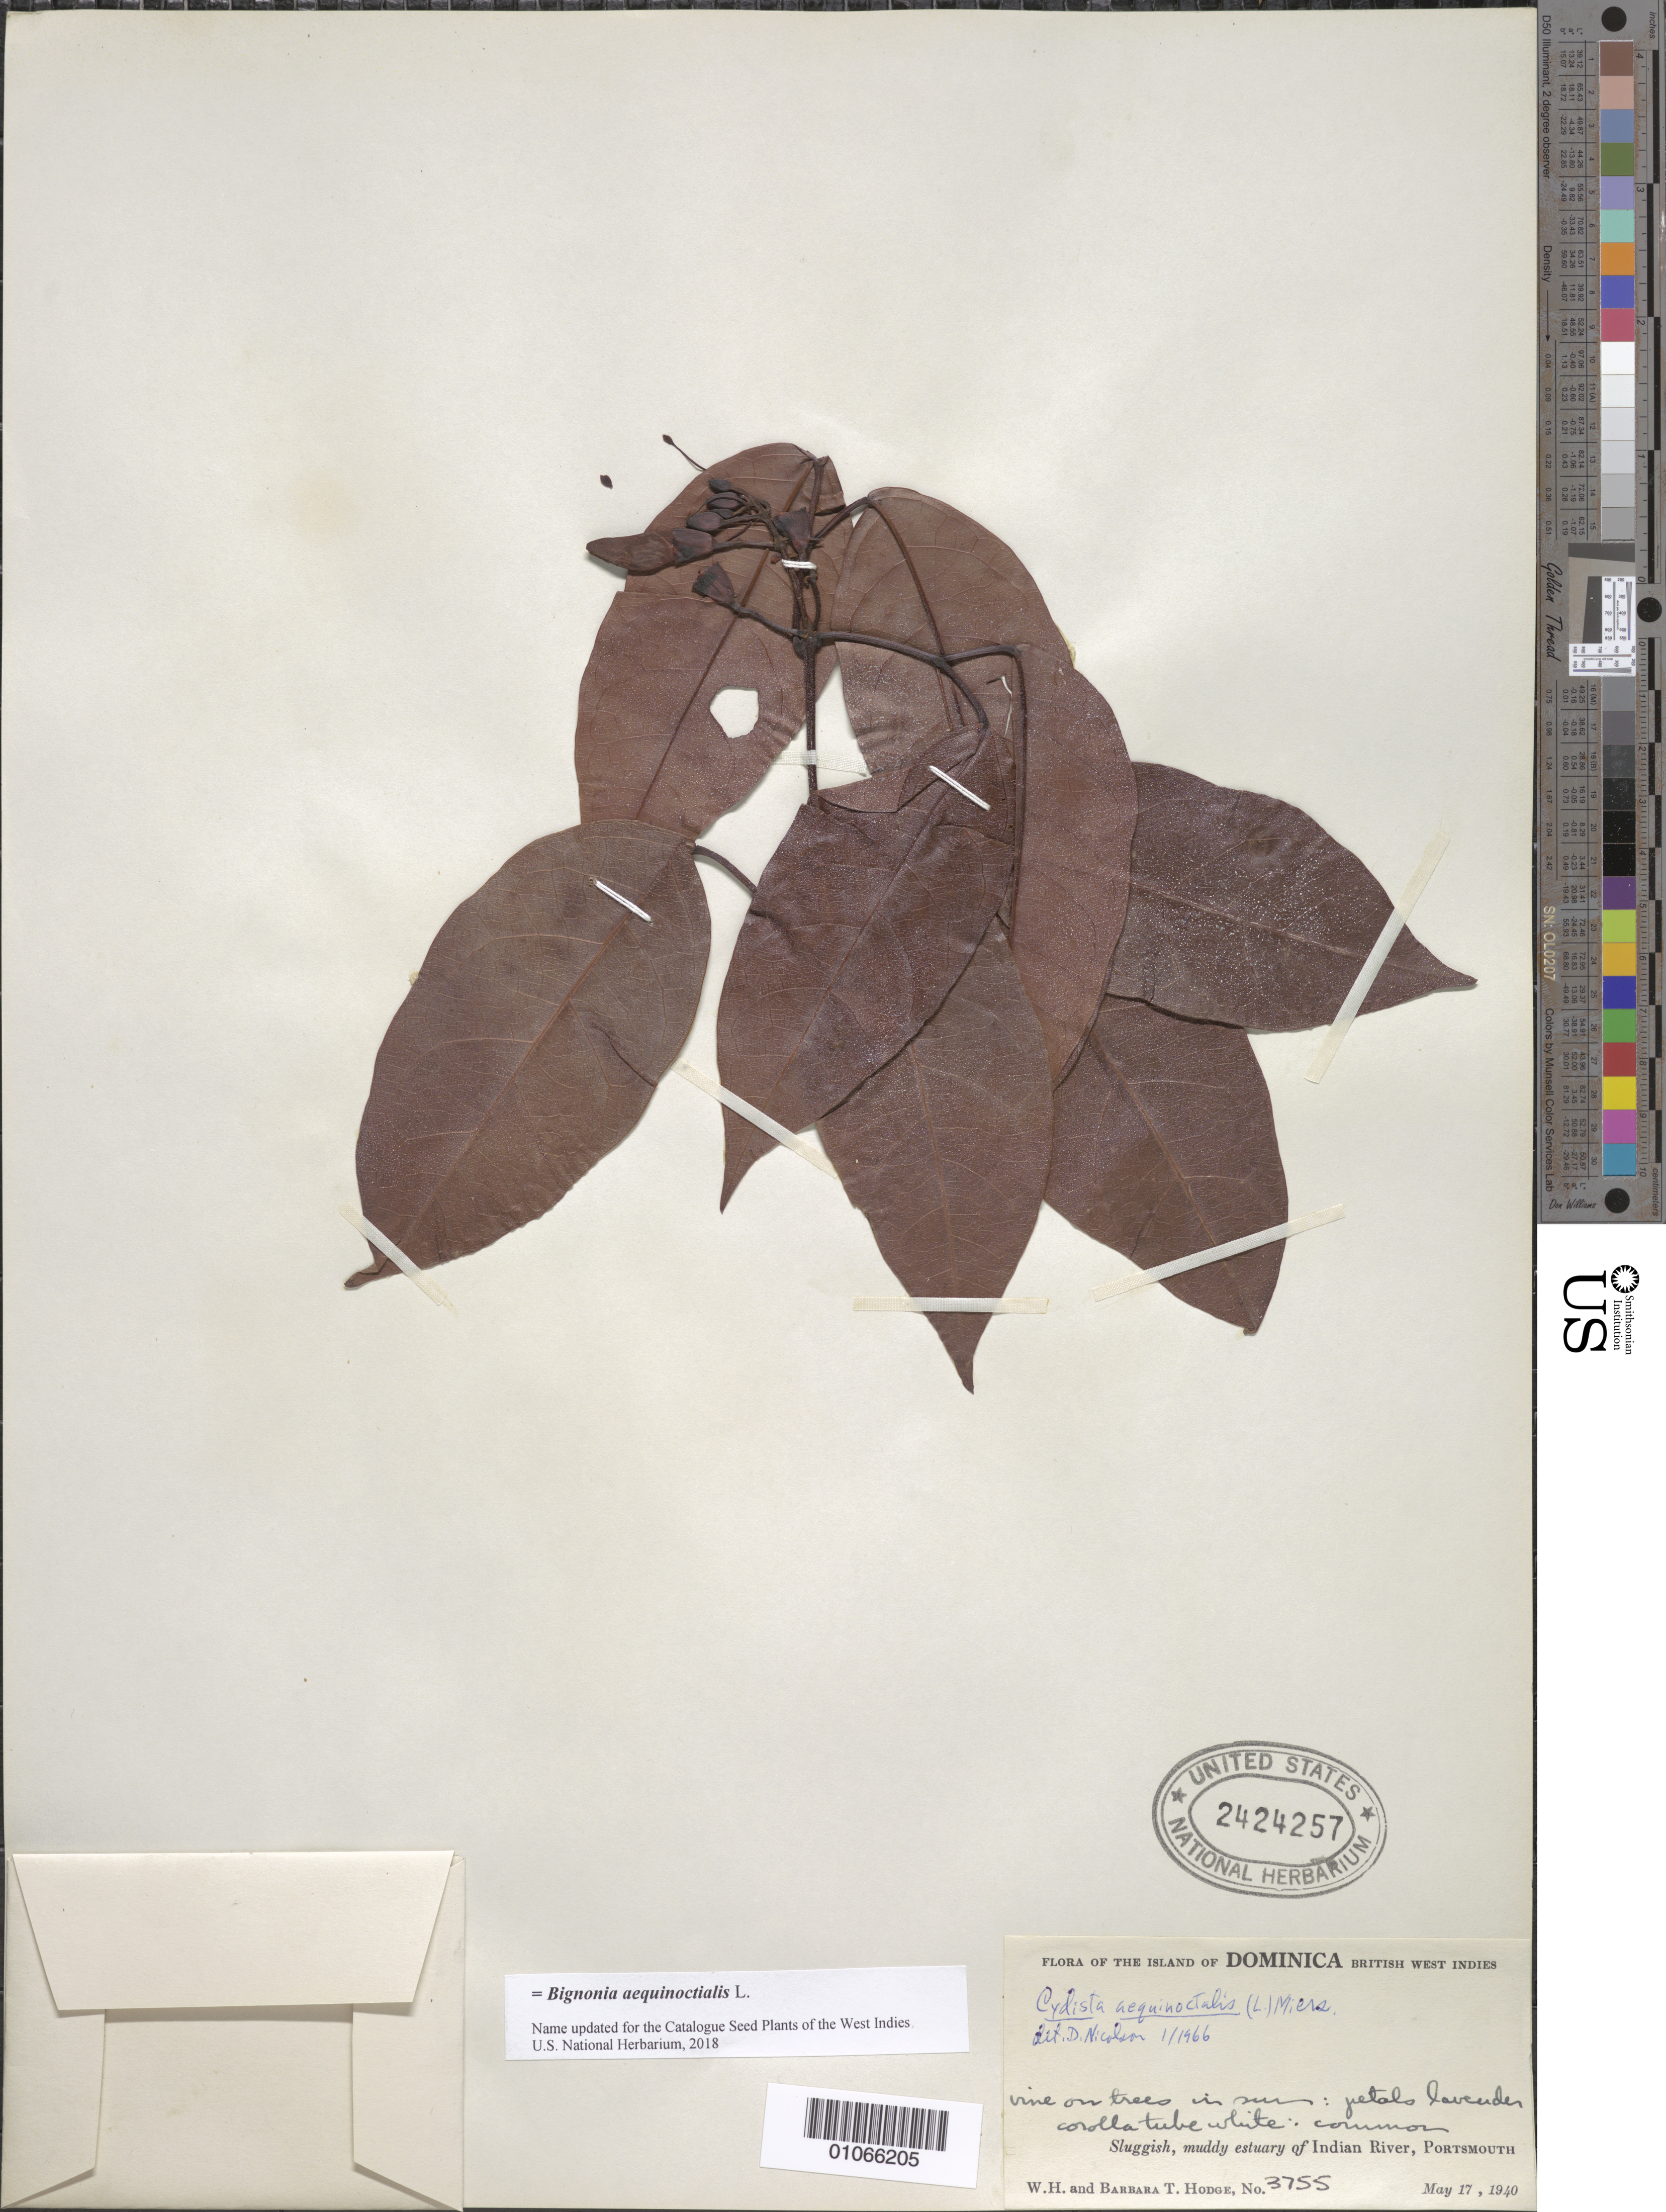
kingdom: Plantae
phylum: Tracheophyta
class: Magnoliopsida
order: Lamiales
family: Bignoniaceae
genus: Bignonia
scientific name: Bignonia aequinoctialis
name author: L.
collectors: W. Hodge & B. Hodge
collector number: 3755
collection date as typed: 17 May 1940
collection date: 1940-05-17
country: Dominica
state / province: St. John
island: Dominica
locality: Sluggish, muddy estuary of Indian River, Portsmouth.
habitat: Common. On trees in sun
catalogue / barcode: US 2424257